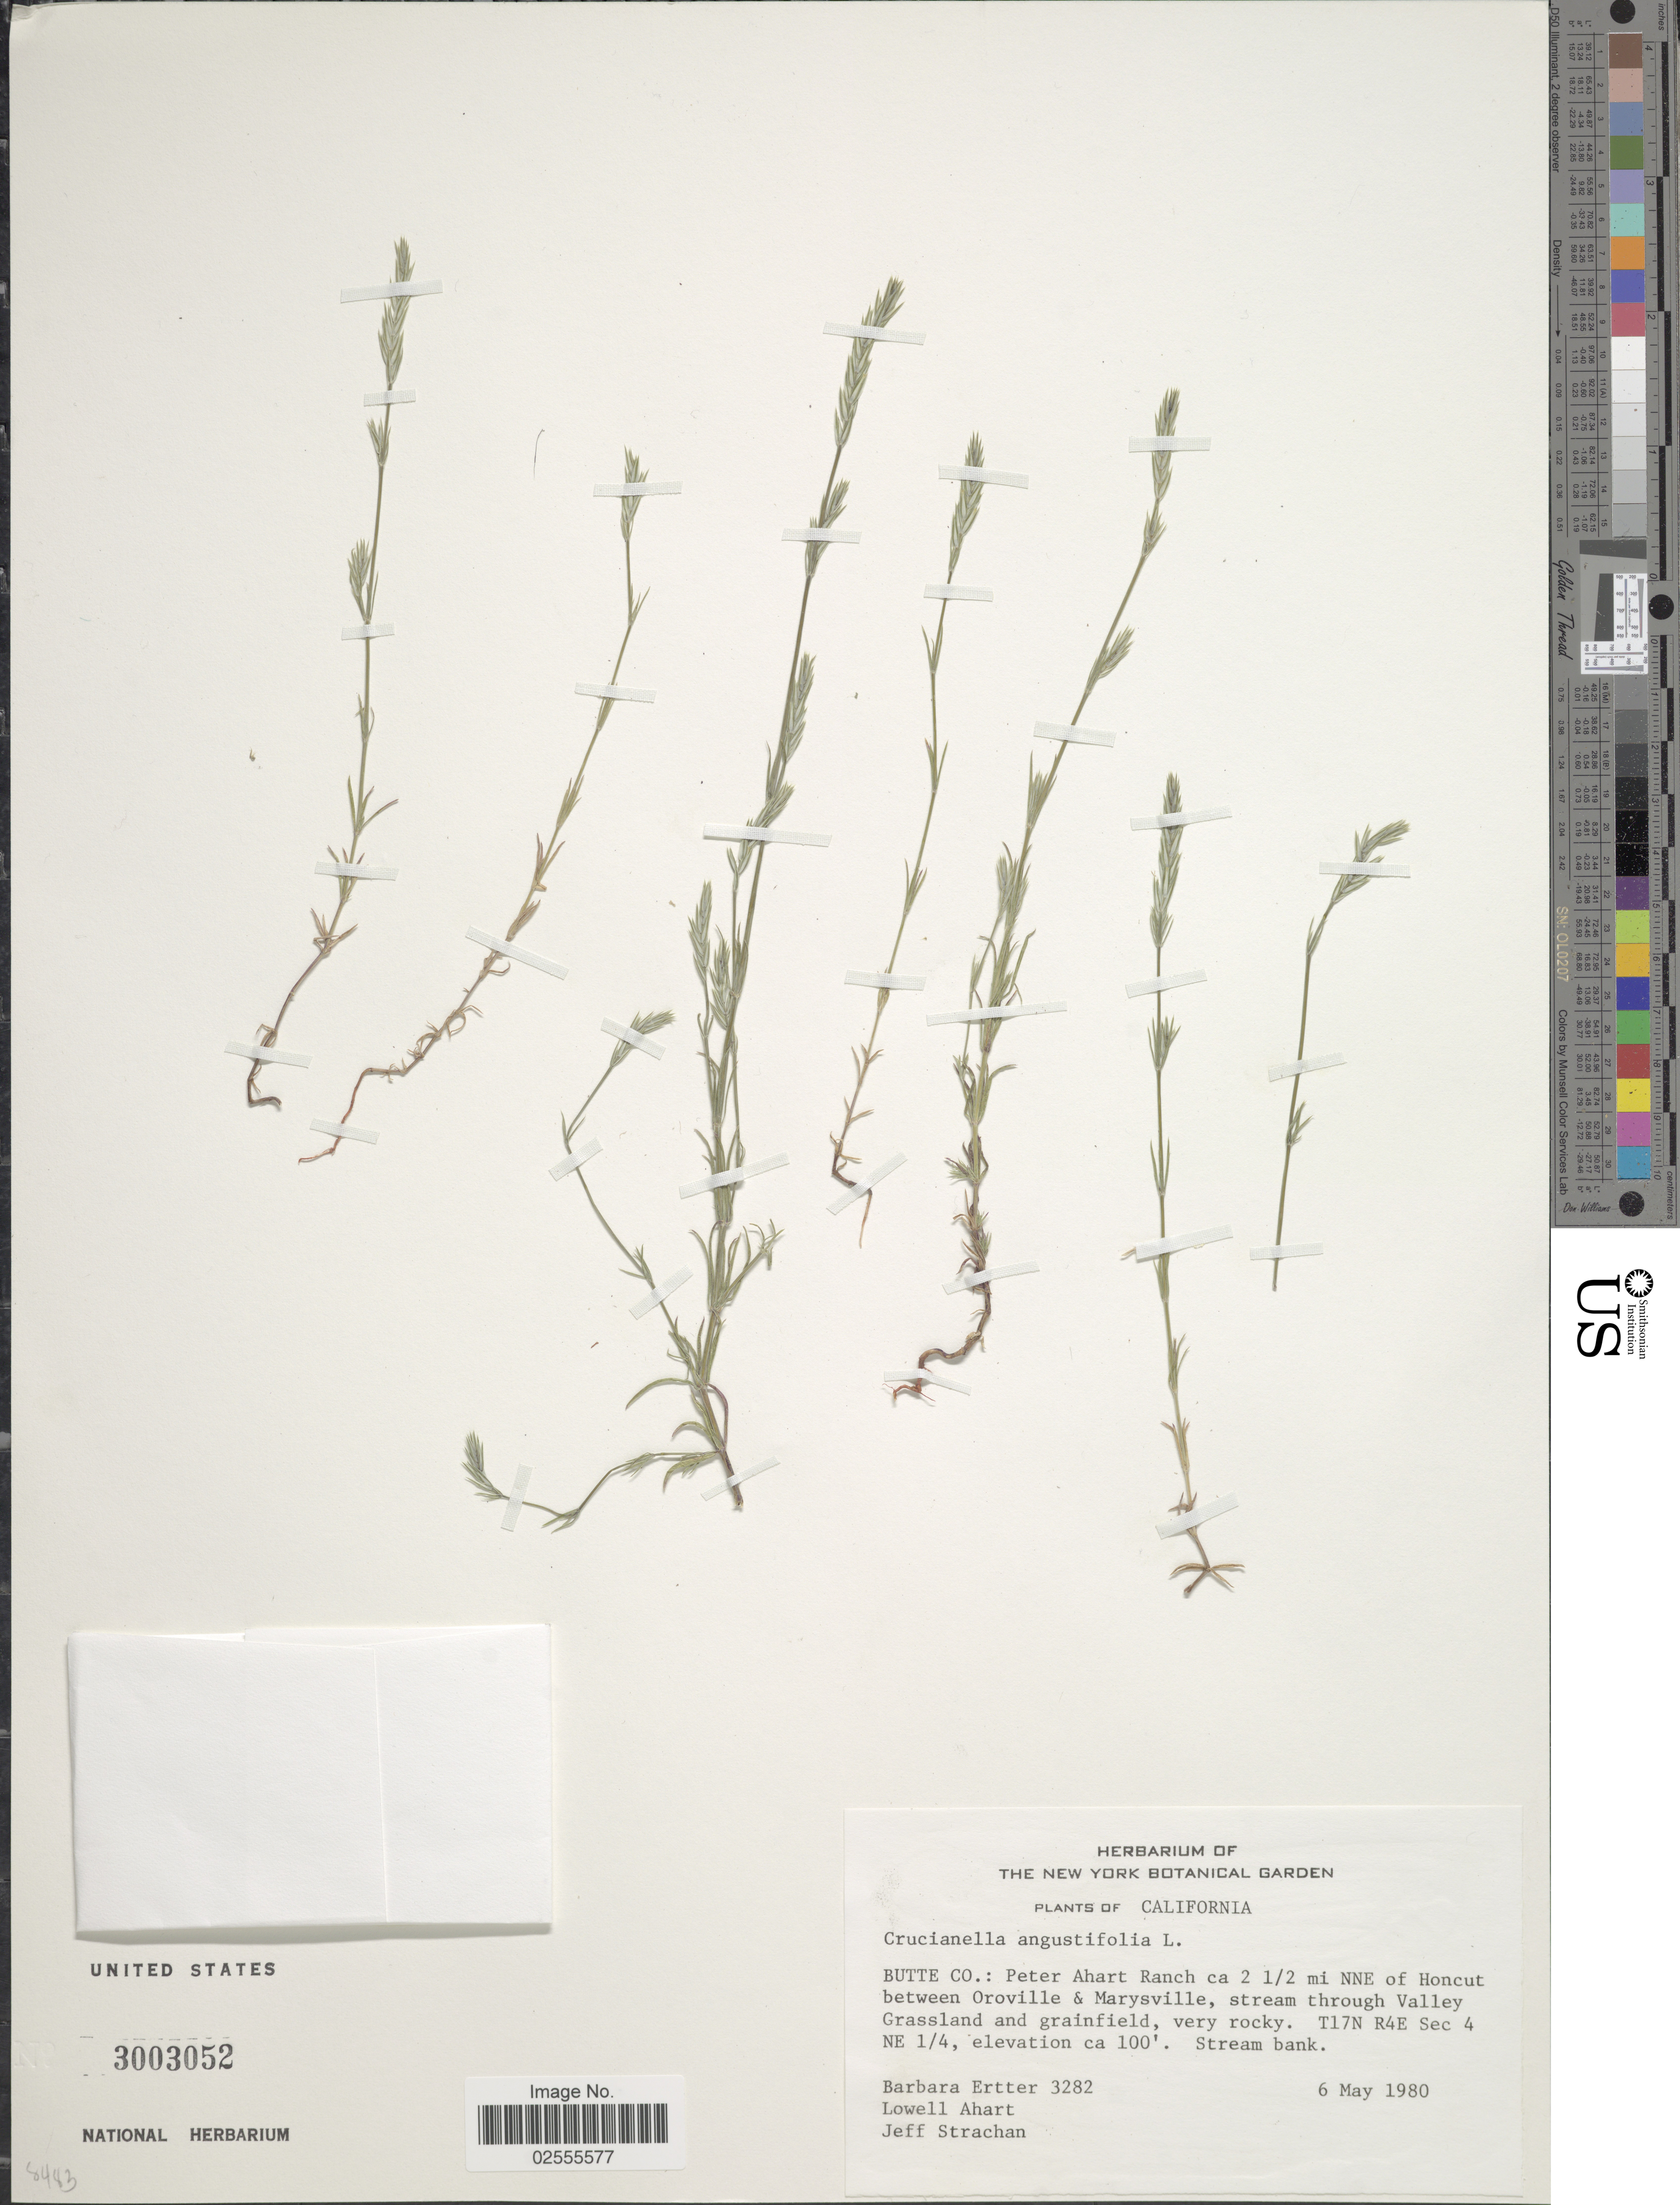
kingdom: Plantae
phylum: Tracheophyta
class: Magnoliopsida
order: Gentianales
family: Rubiaceae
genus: Crucianella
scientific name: Crucianella angustifolia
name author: L.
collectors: B. Ertter, L. Ahart & J. Strachan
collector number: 3282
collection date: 1980-05-06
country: United States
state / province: California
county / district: Butte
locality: Butte Co.: Peter Ahar Ranch ca 2 1/2 mi NNE of Honcut between Oroville & Marysville, stream through Valley Grassland and grainfield, T17N R4E Sec 4 NE 1/2, stream bank.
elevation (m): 30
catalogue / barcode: US 3003052